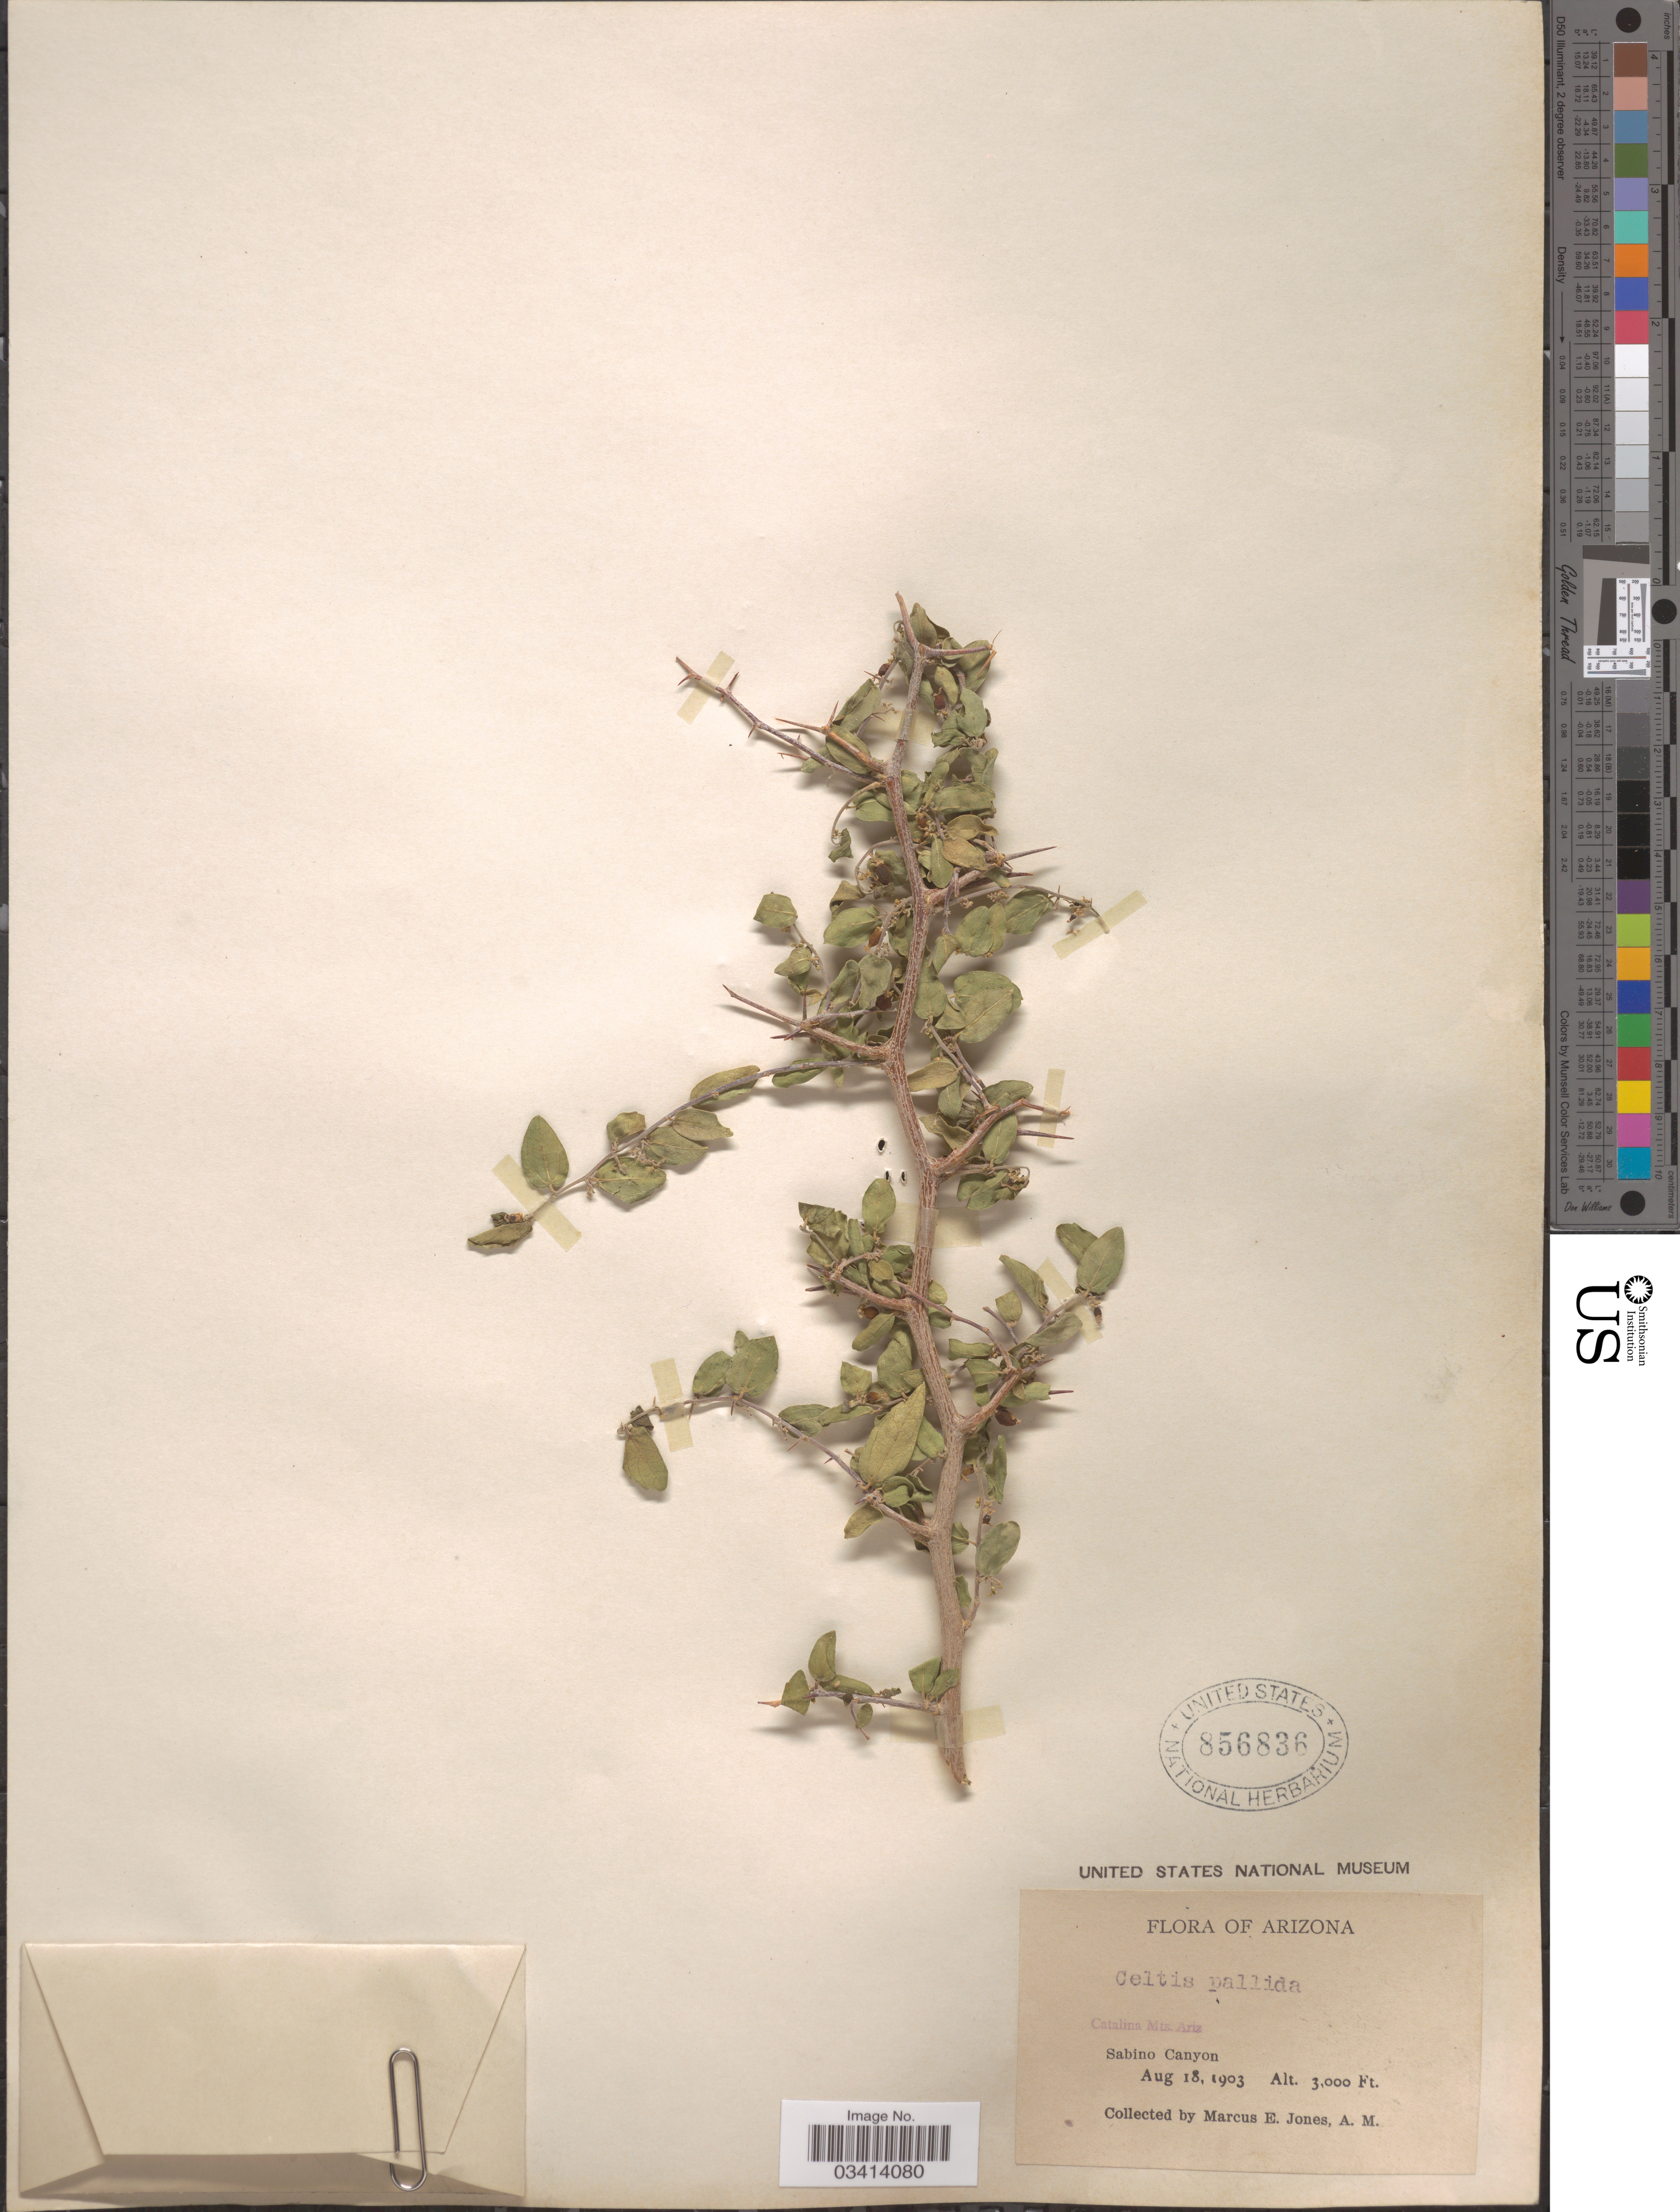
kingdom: Plantae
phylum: Tracheophyta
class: Magnoliopsida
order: Rosales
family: Cannabaceae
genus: Celtis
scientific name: Celtis pallida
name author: Torr. in Emory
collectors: M. E. Jones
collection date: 1903-08-18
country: United States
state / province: Arizona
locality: Catalina Mts. Sabino Canyon.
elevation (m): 914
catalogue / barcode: US 856836